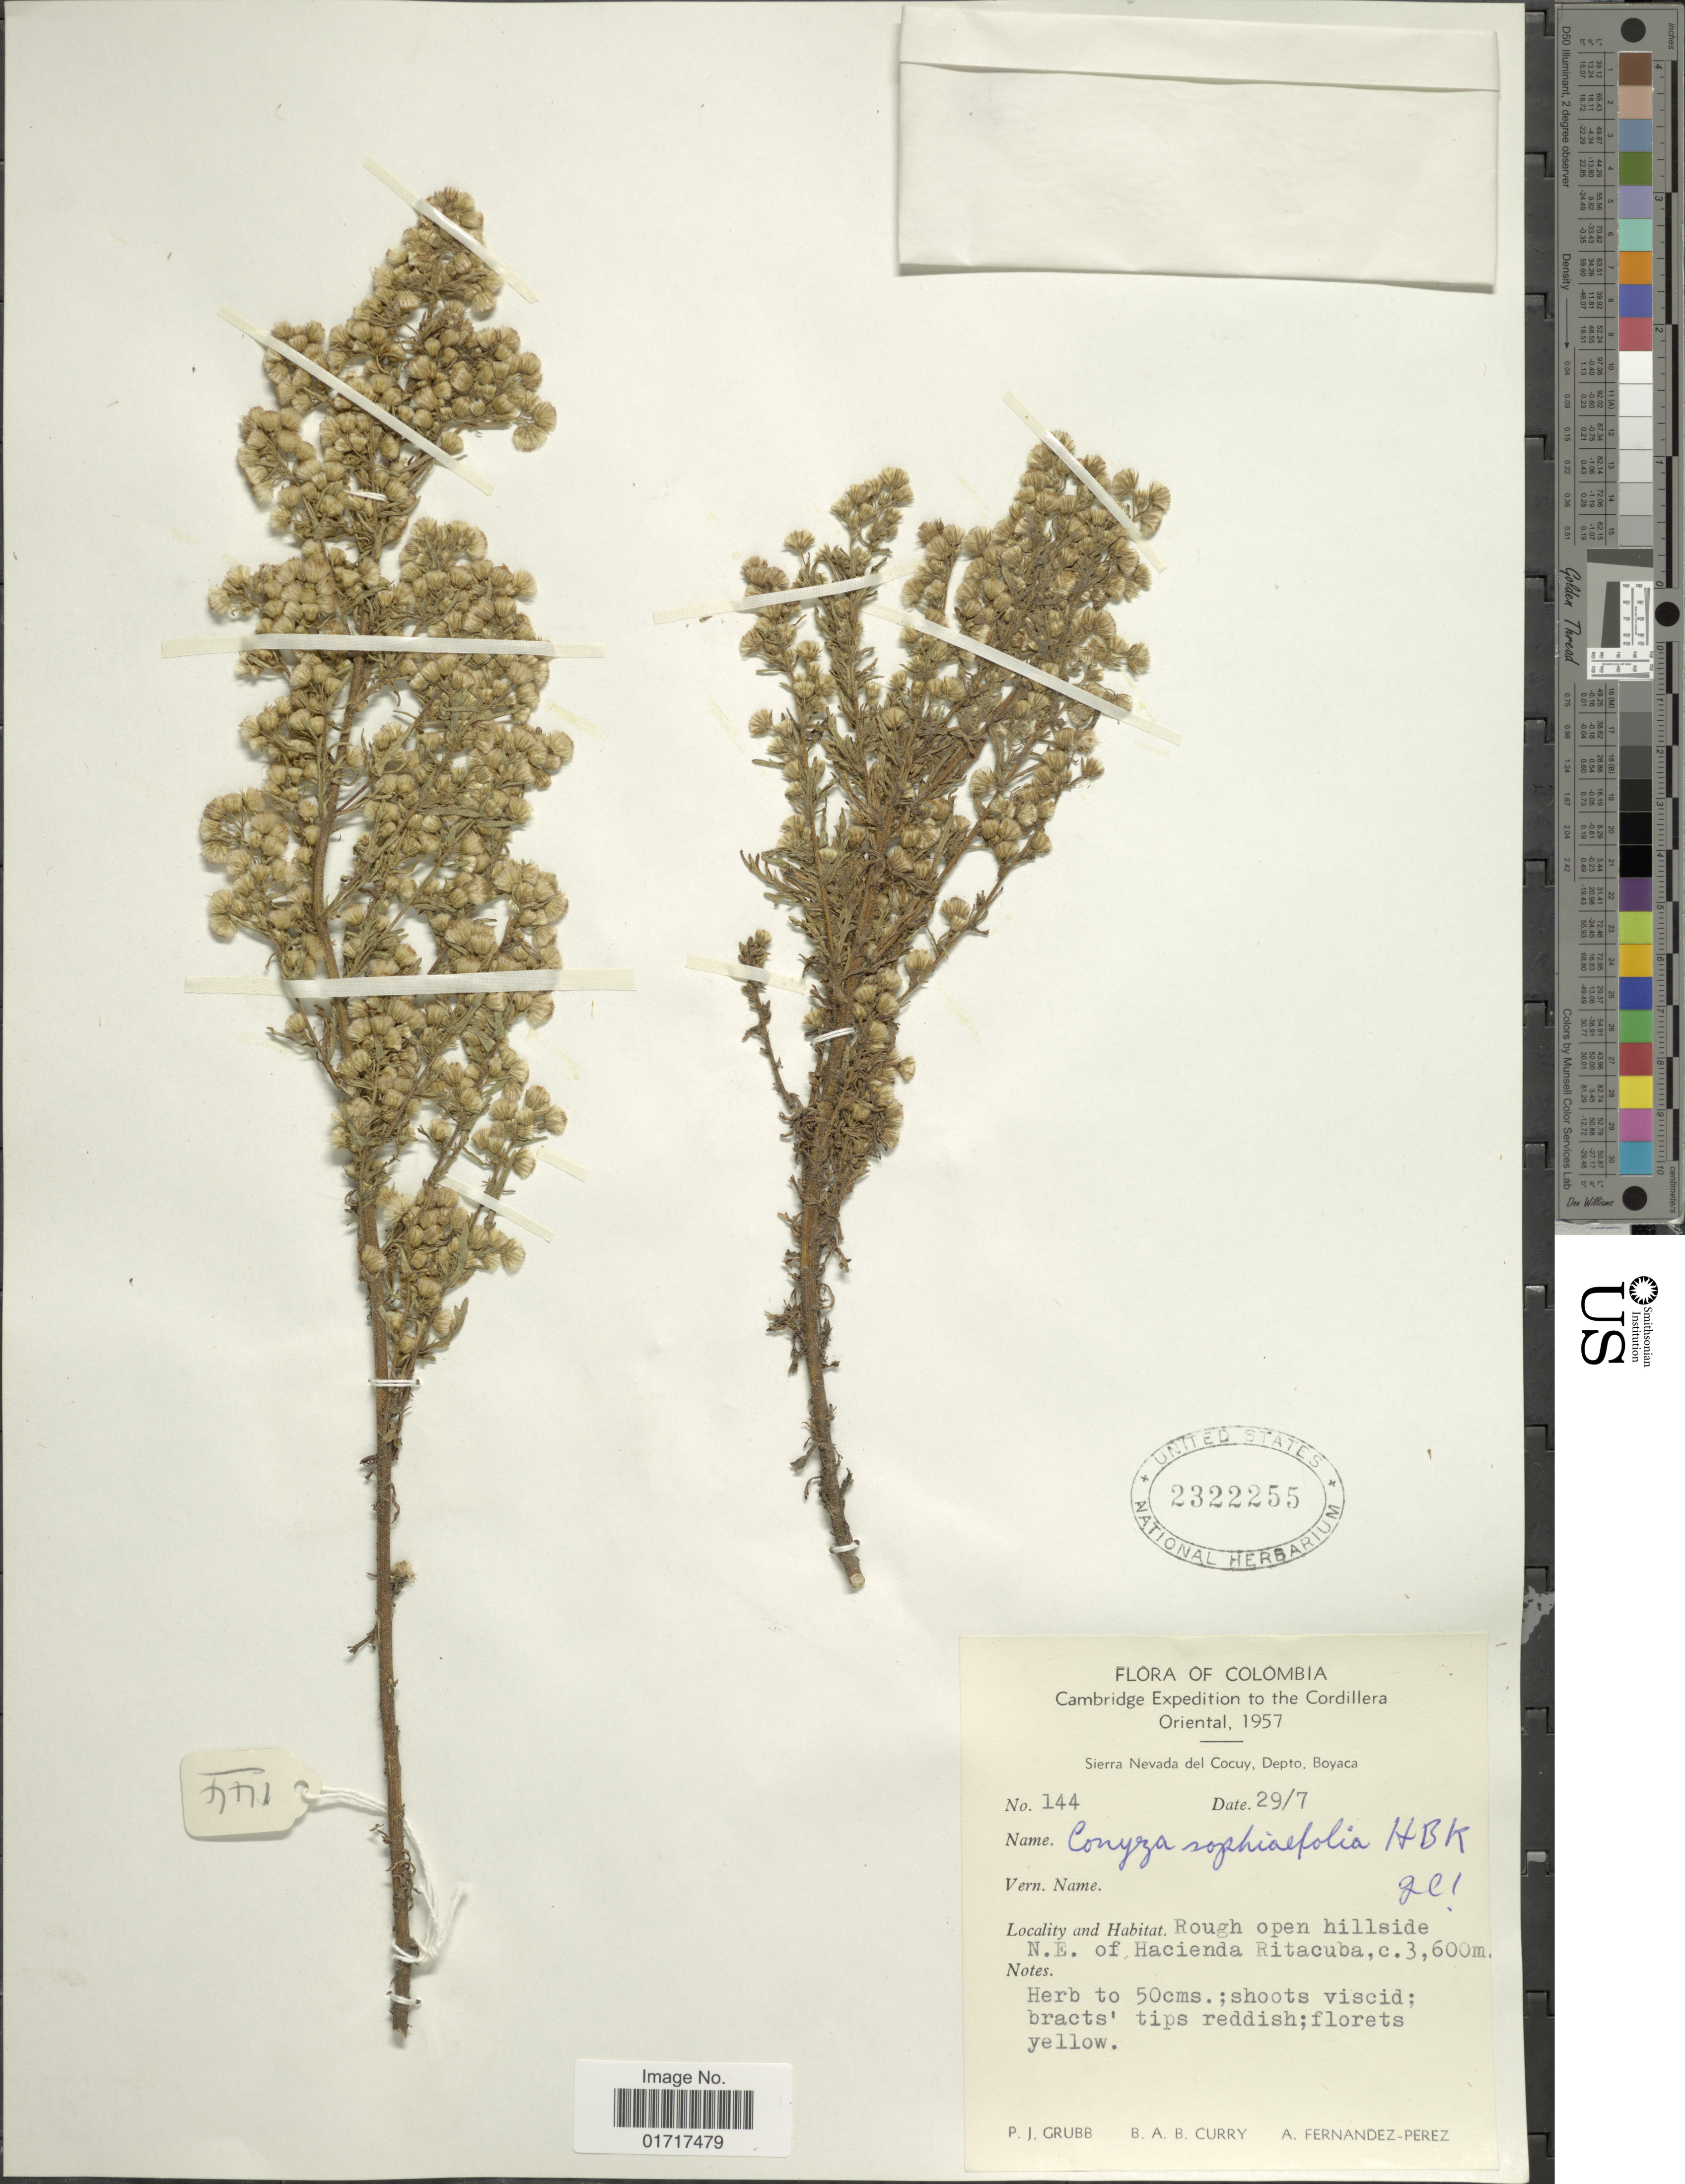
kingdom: Plantae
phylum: Tracheophyta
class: Magnoliopsida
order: Asterales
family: Asteraceae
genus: Conyza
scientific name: Conyza sophiaefolia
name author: Kunth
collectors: P. J. Grubb, B. Curry & A. Fernández-Pérez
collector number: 144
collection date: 1957-07-29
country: Colombia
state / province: Boyacá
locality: Sierra Nevada del Cocuy, Depto. Boyaca. Rough open hillside N.E. of hacienda Rtacuba.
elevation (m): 3600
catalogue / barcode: US 2322255